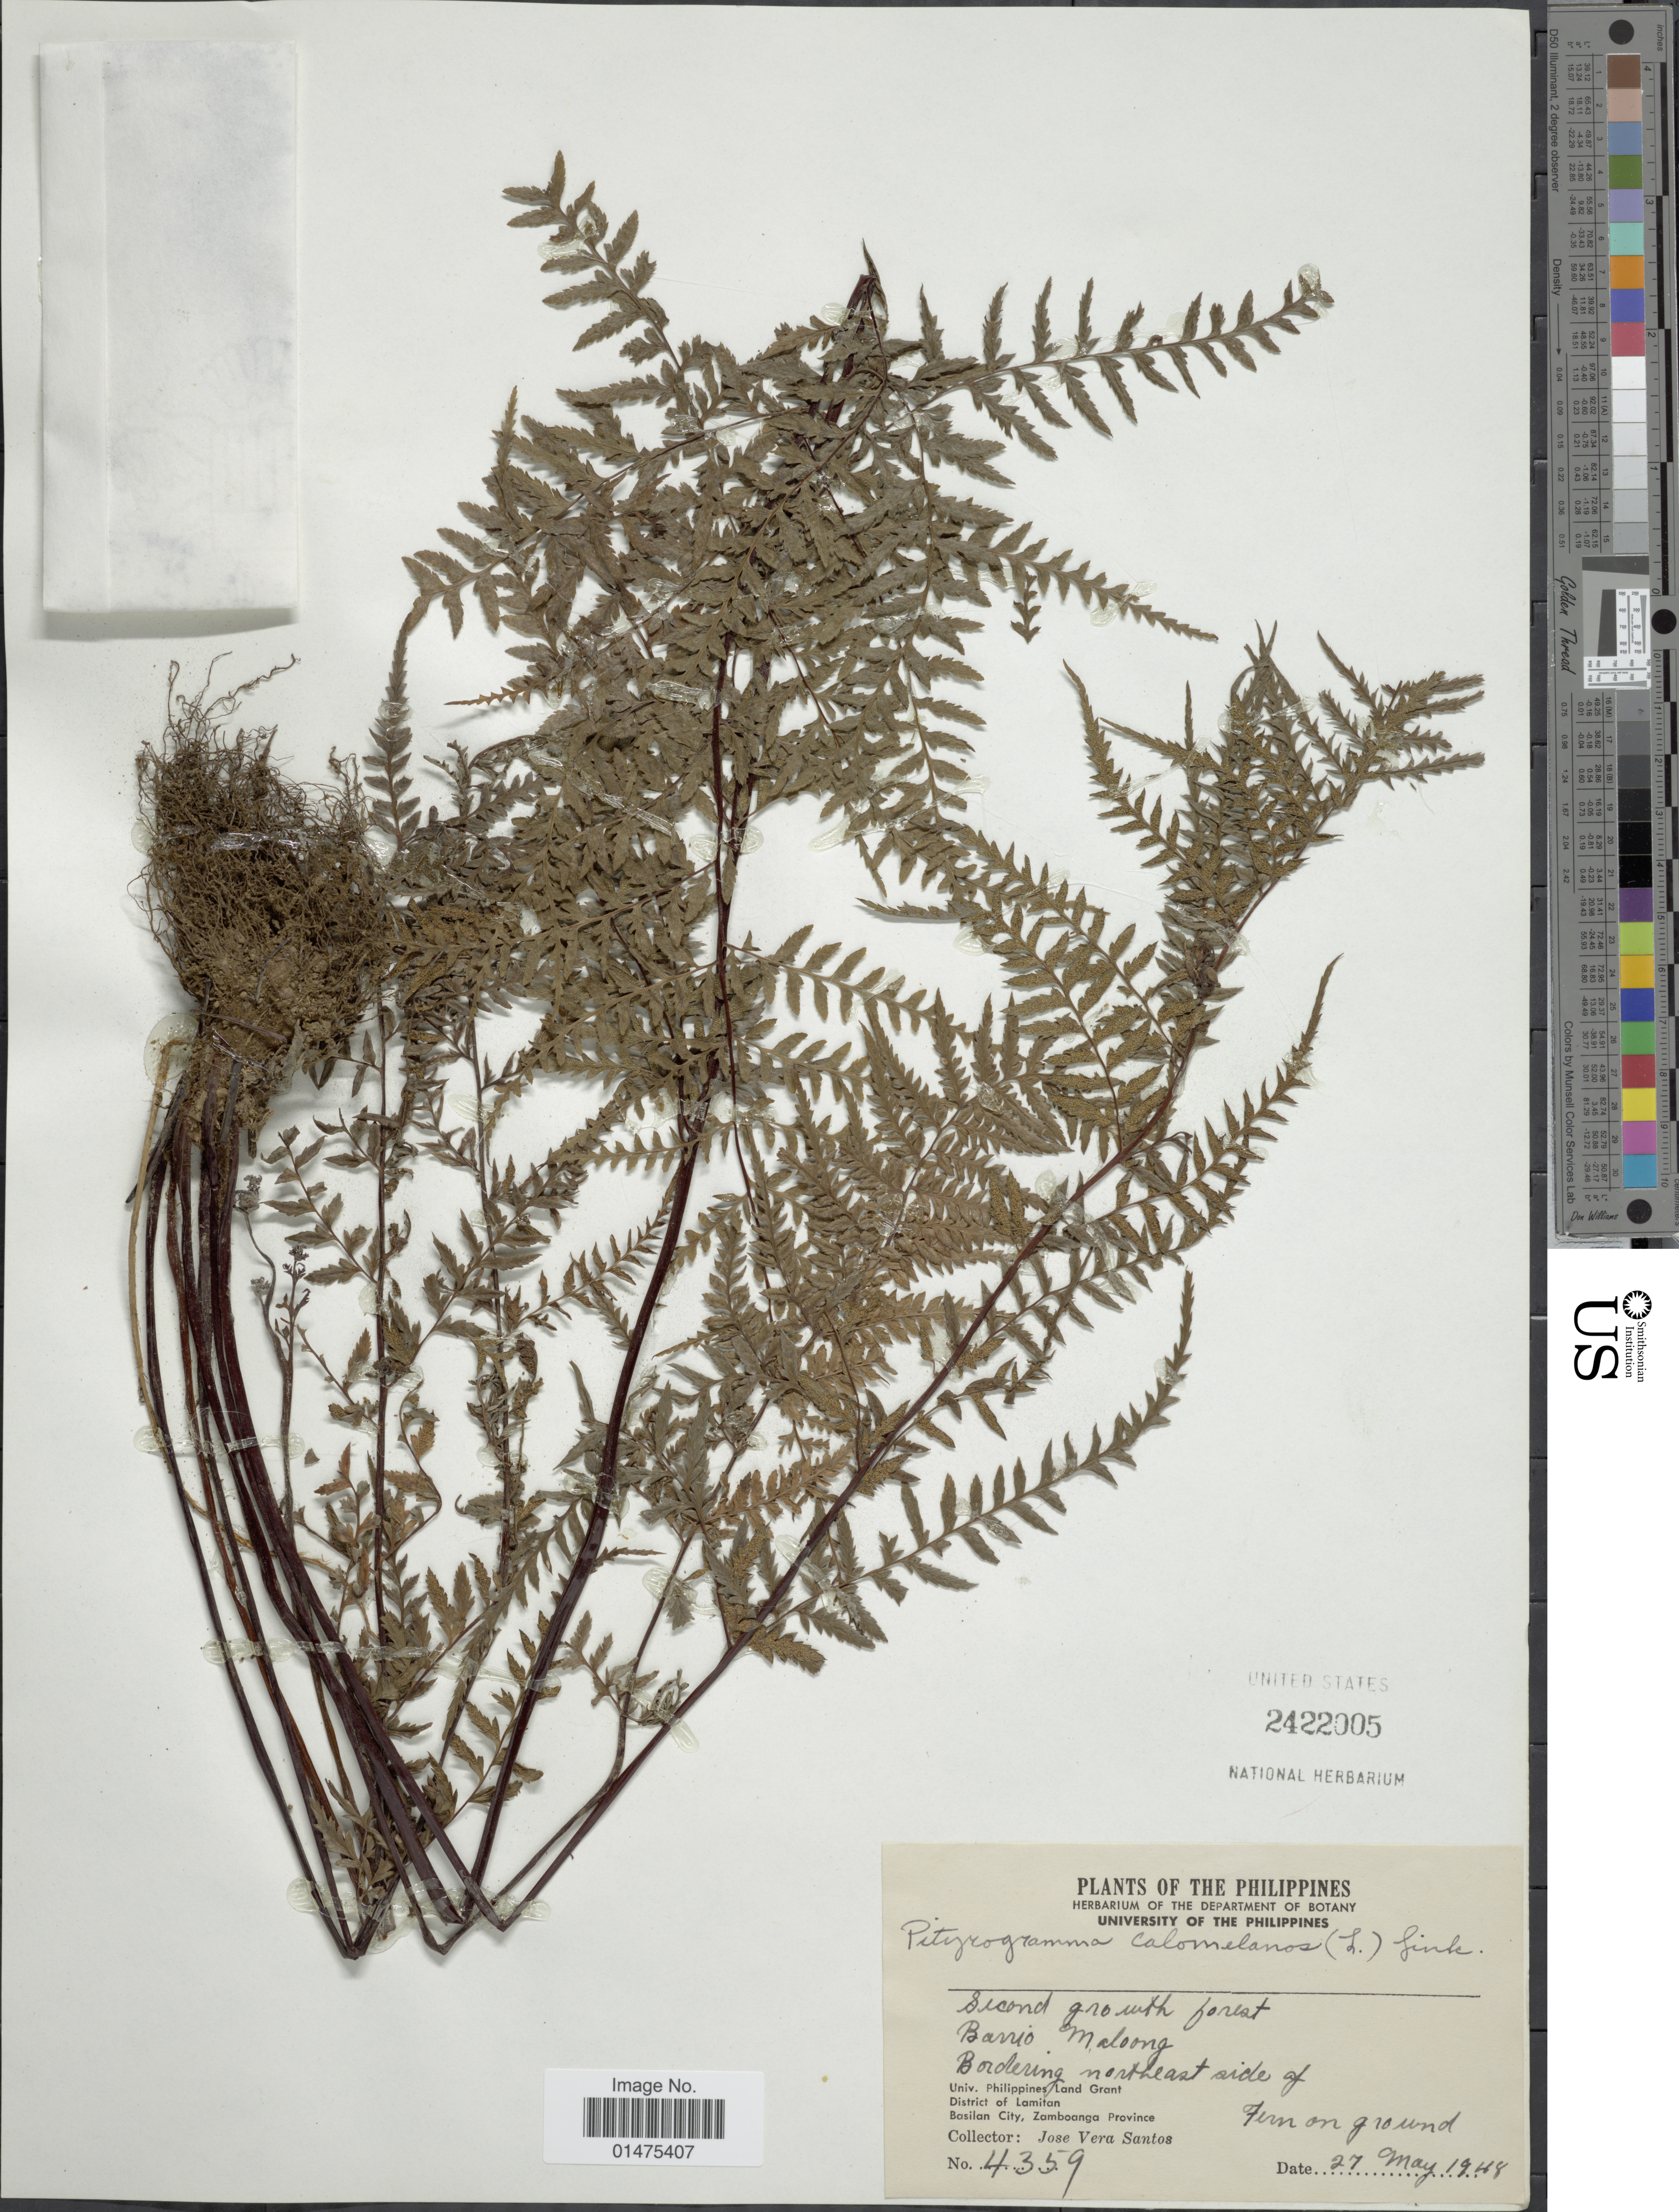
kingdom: Plantae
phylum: Tracheophyta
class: Polypodiopsida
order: Polypodiales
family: Pteridaceae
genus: Pityrogramma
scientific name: Pityrogramma calomelanos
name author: (L.) Link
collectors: J. V. Santos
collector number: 4359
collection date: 1952-05-27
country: Philippines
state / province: Zamboanga Peninsula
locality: Second growth forest Barrio M. along, Bordering northeast side of District Lamitan, Basilan City, Zamboanga Prov.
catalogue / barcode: US 2422005